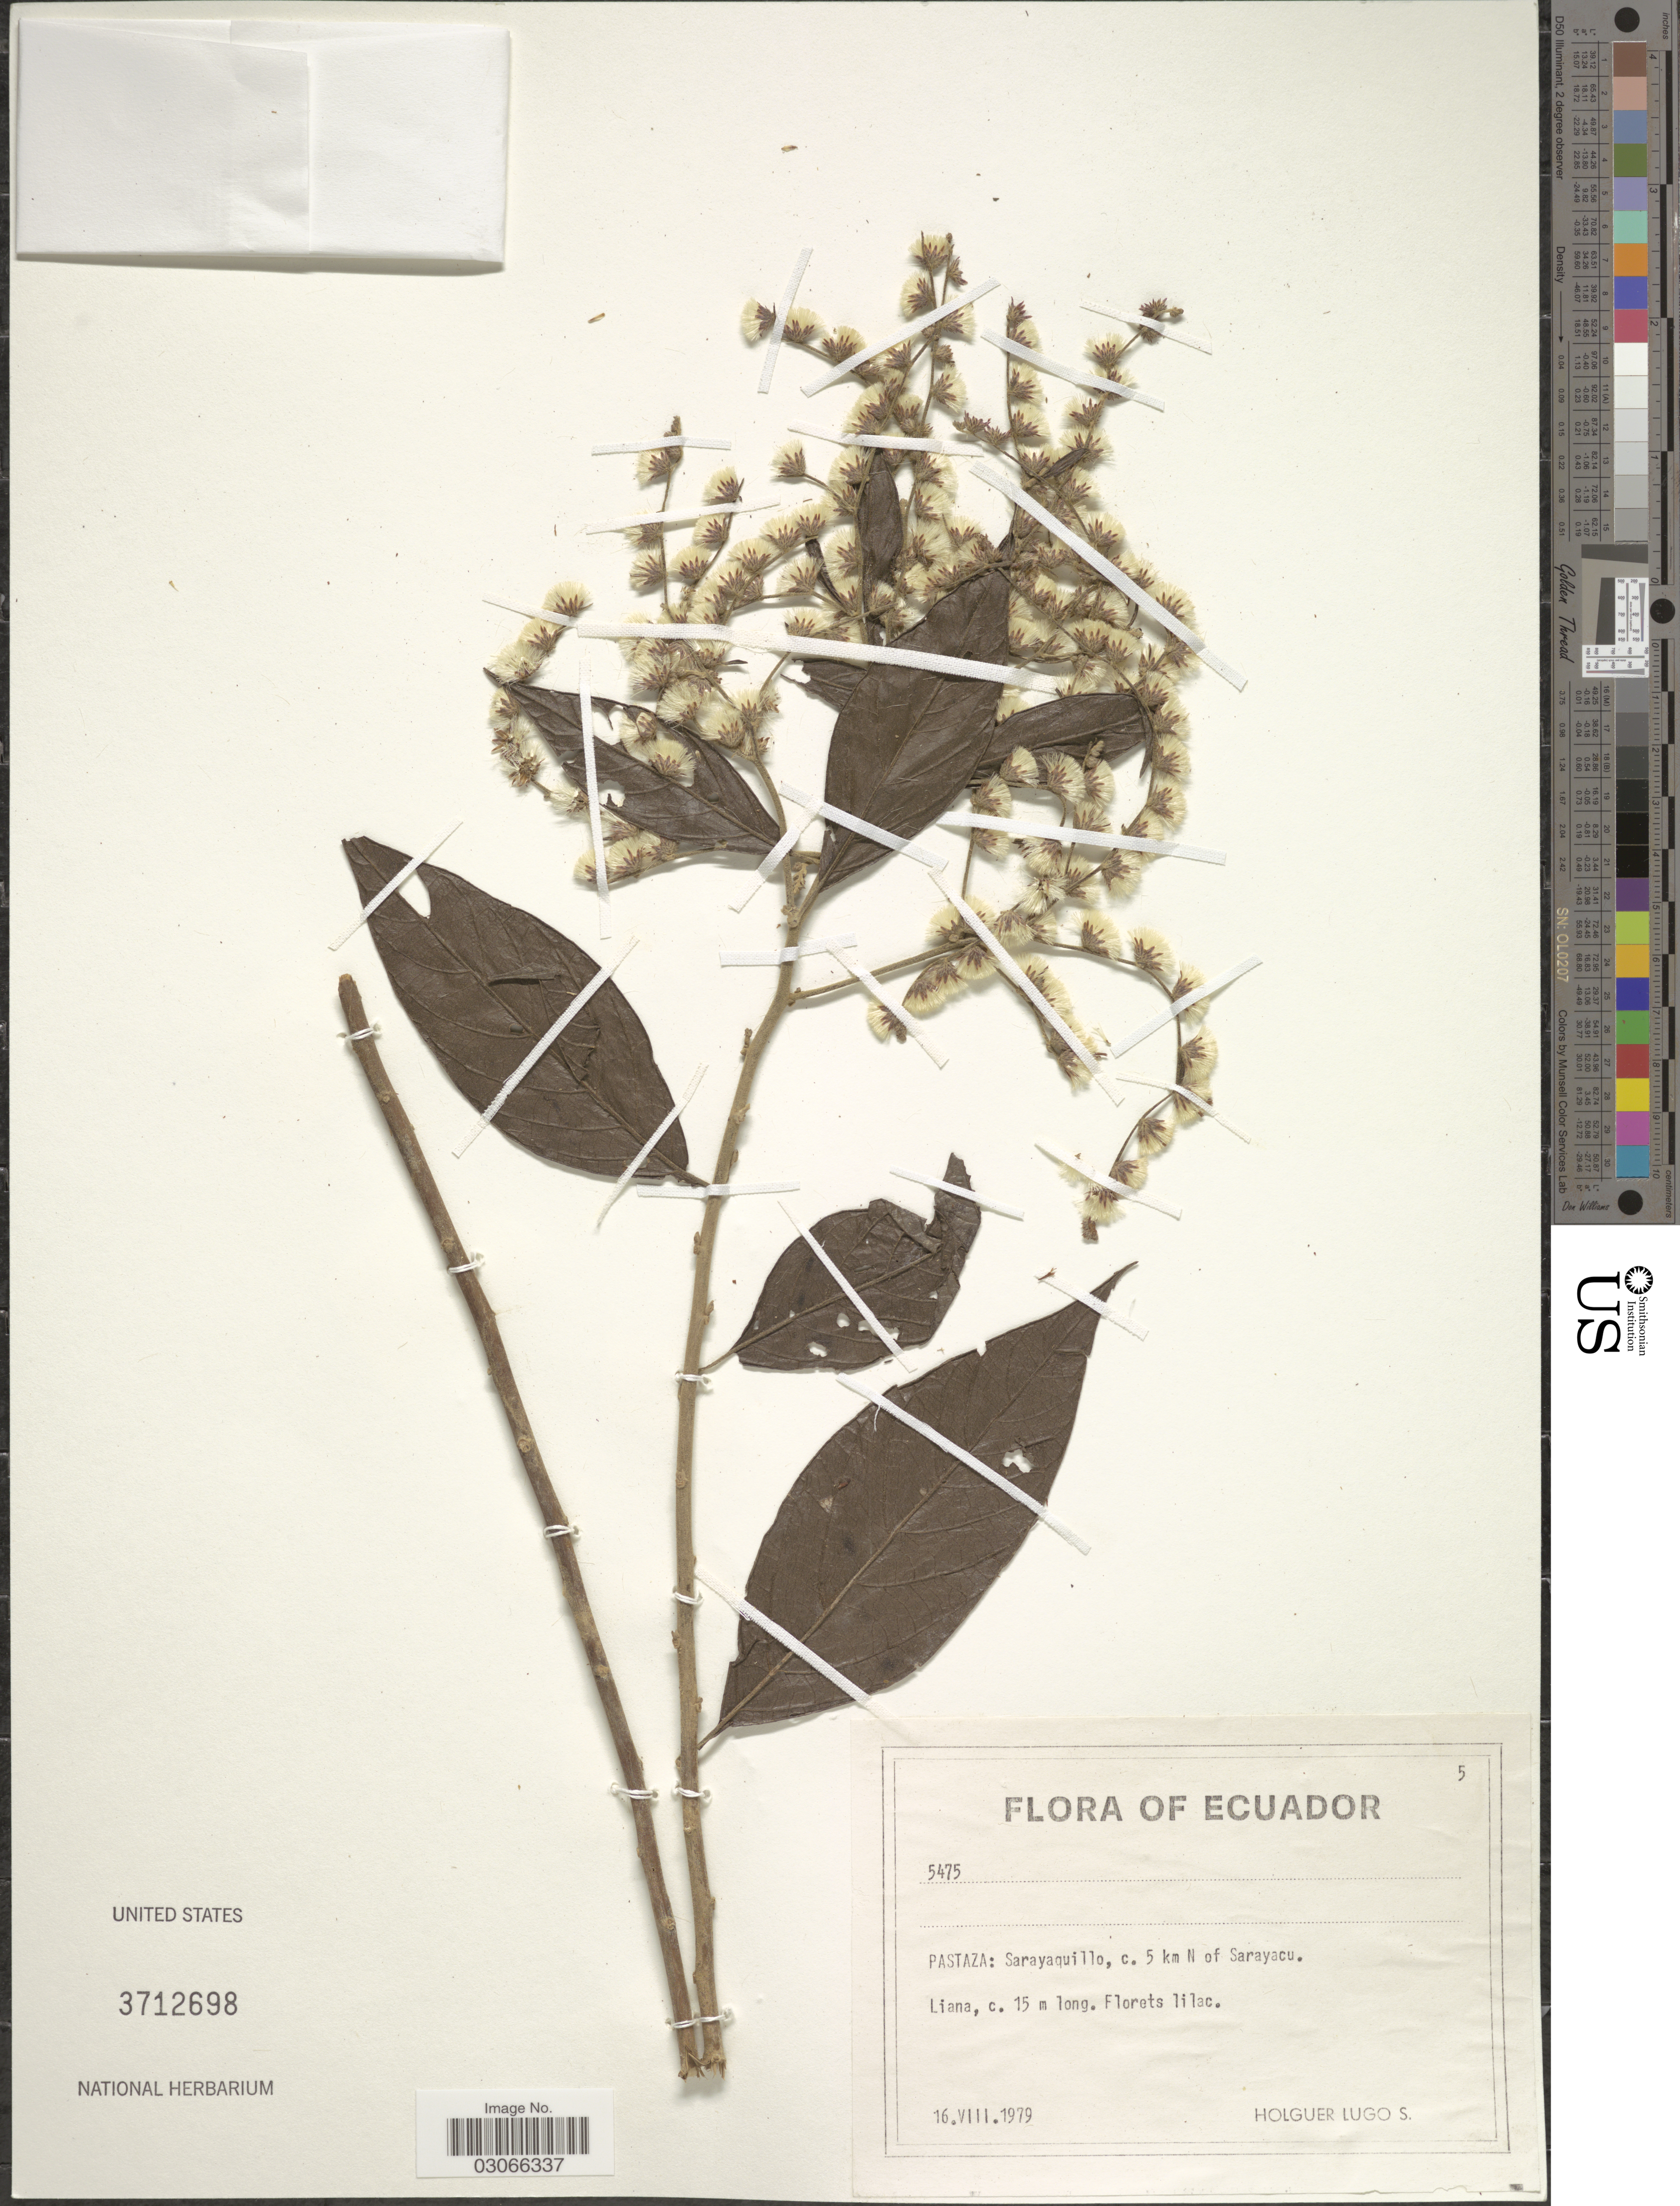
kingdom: Plantae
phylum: Tracheophyta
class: Magnoliopsida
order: Asterales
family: Asteraceae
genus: Lepidaploa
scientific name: Lepidaploa sp.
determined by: Ávila C., Fabio Andrés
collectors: H. Lugo S.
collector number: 5475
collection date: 1979-08-16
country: Ecuador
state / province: Pastaza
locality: Sarayaquillo, c. 5 km N of Sarayacu.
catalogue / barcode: US 3712698